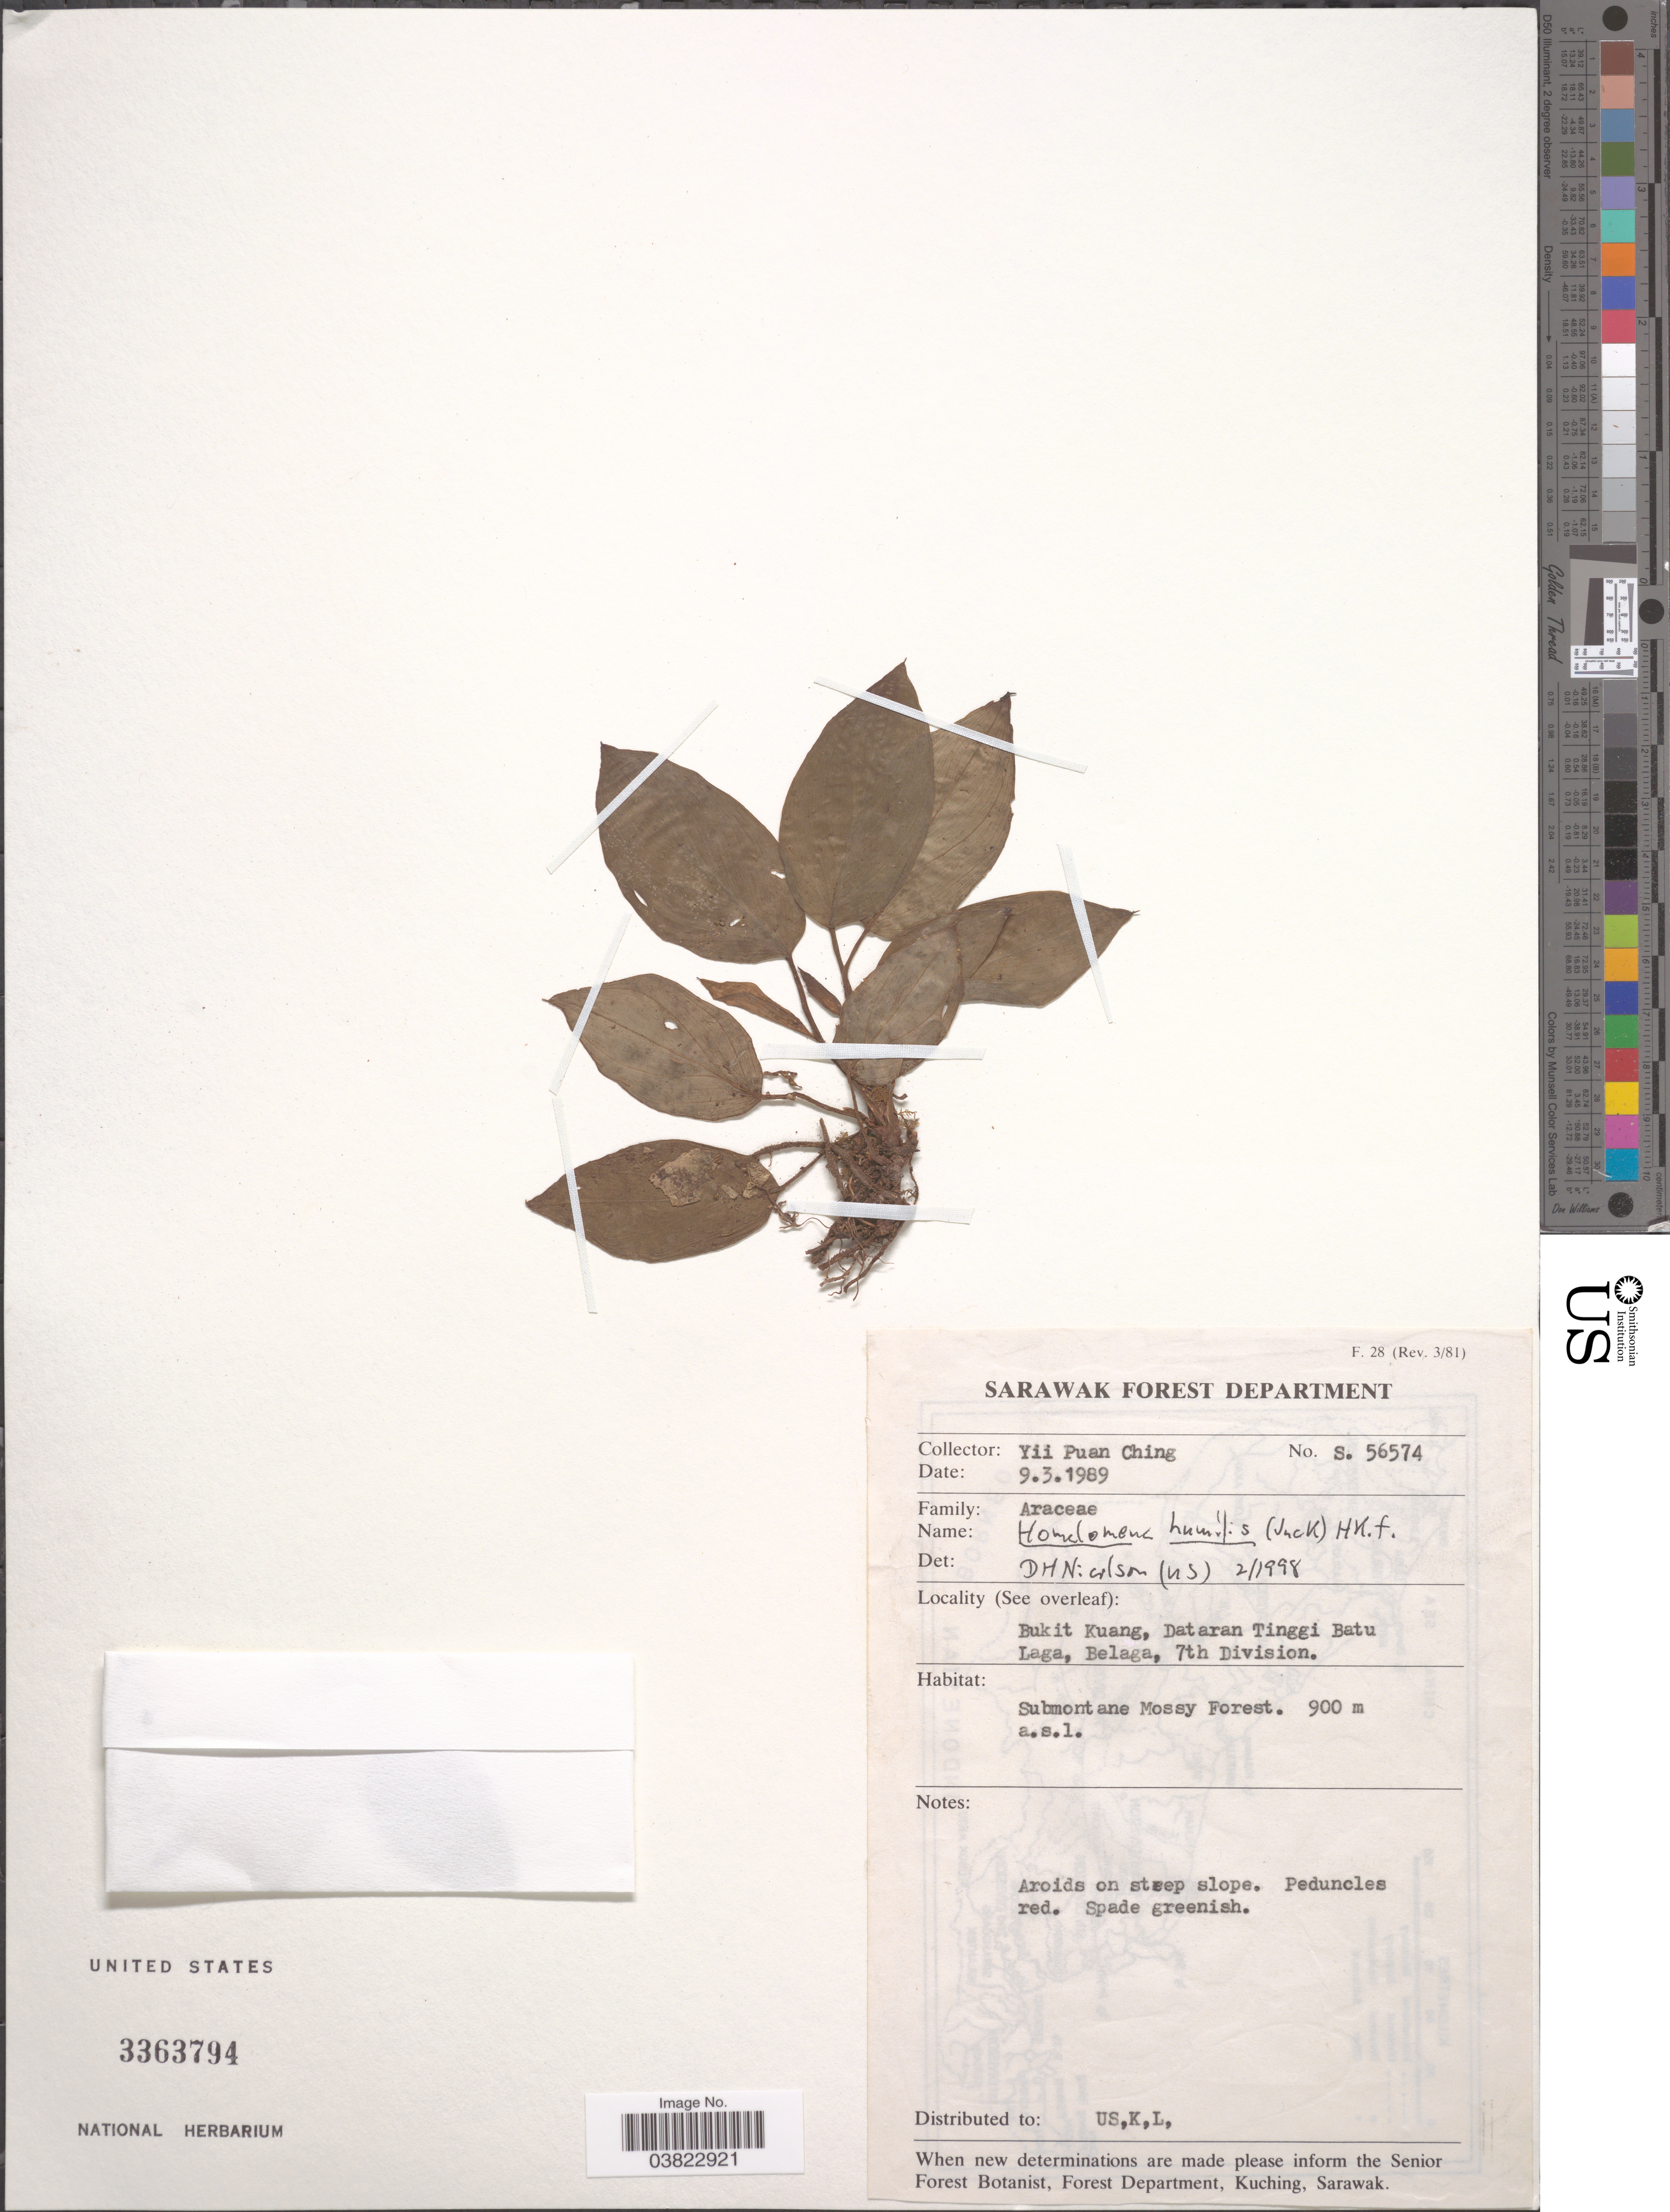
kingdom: Plantae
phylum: Tracheophyta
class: Liliopsida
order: Alismatales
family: Araceae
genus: Homalomena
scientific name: Homalomena humilis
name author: (Jack) Hook. f.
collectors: Y. P. Ching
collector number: S.56574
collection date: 1989-03-09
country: Malaysia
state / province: Sarawak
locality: Bukit Kuang, Dataran Tinggi Batu Laga, Belaga, 7th Division.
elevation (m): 900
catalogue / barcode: US 3363794